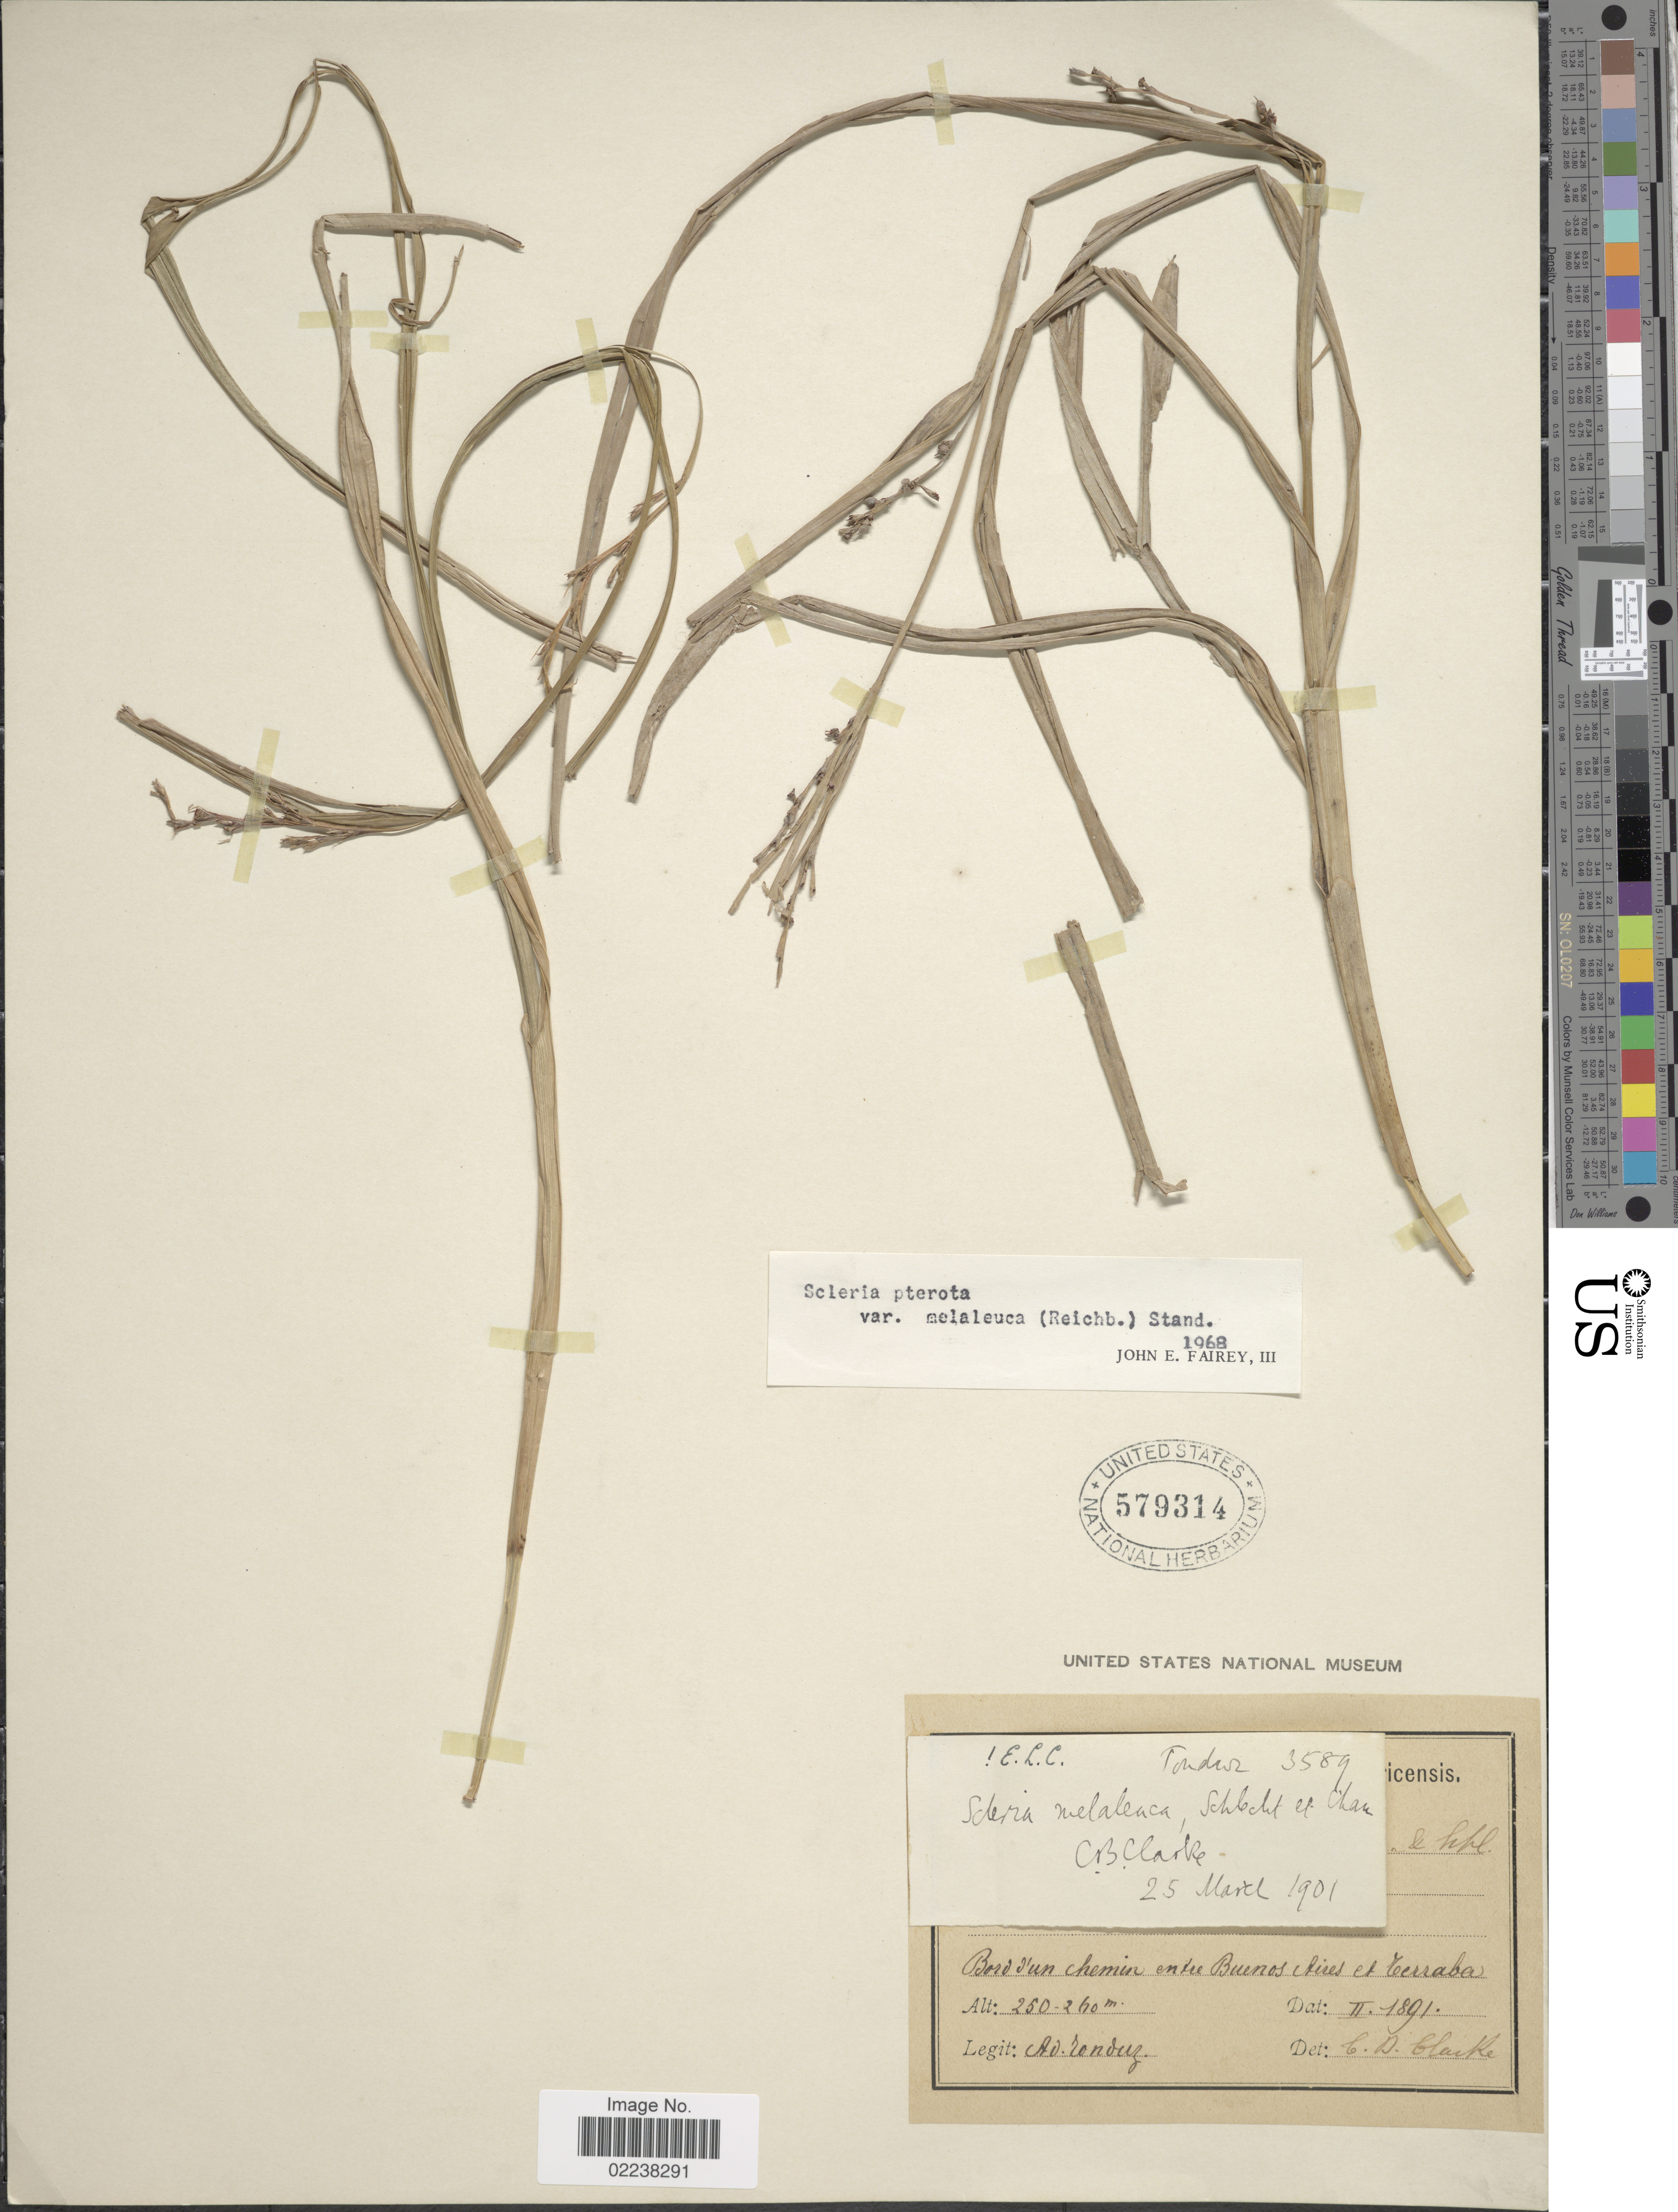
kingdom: Plantae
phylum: Tracheophyta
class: Liliopsida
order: Poales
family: Cyperaceae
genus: Scleria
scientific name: Scleria gaertneri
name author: Raddi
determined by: Strong, Mark T., (BOT), Smithsonian Institution - National Museum of Natural History (UNITED STATES)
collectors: A. Tonduz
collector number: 3589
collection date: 1891-02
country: Costa Rica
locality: Bord d'un chemin entre Buenos Aires et Terraba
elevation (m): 250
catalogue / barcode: US 579314